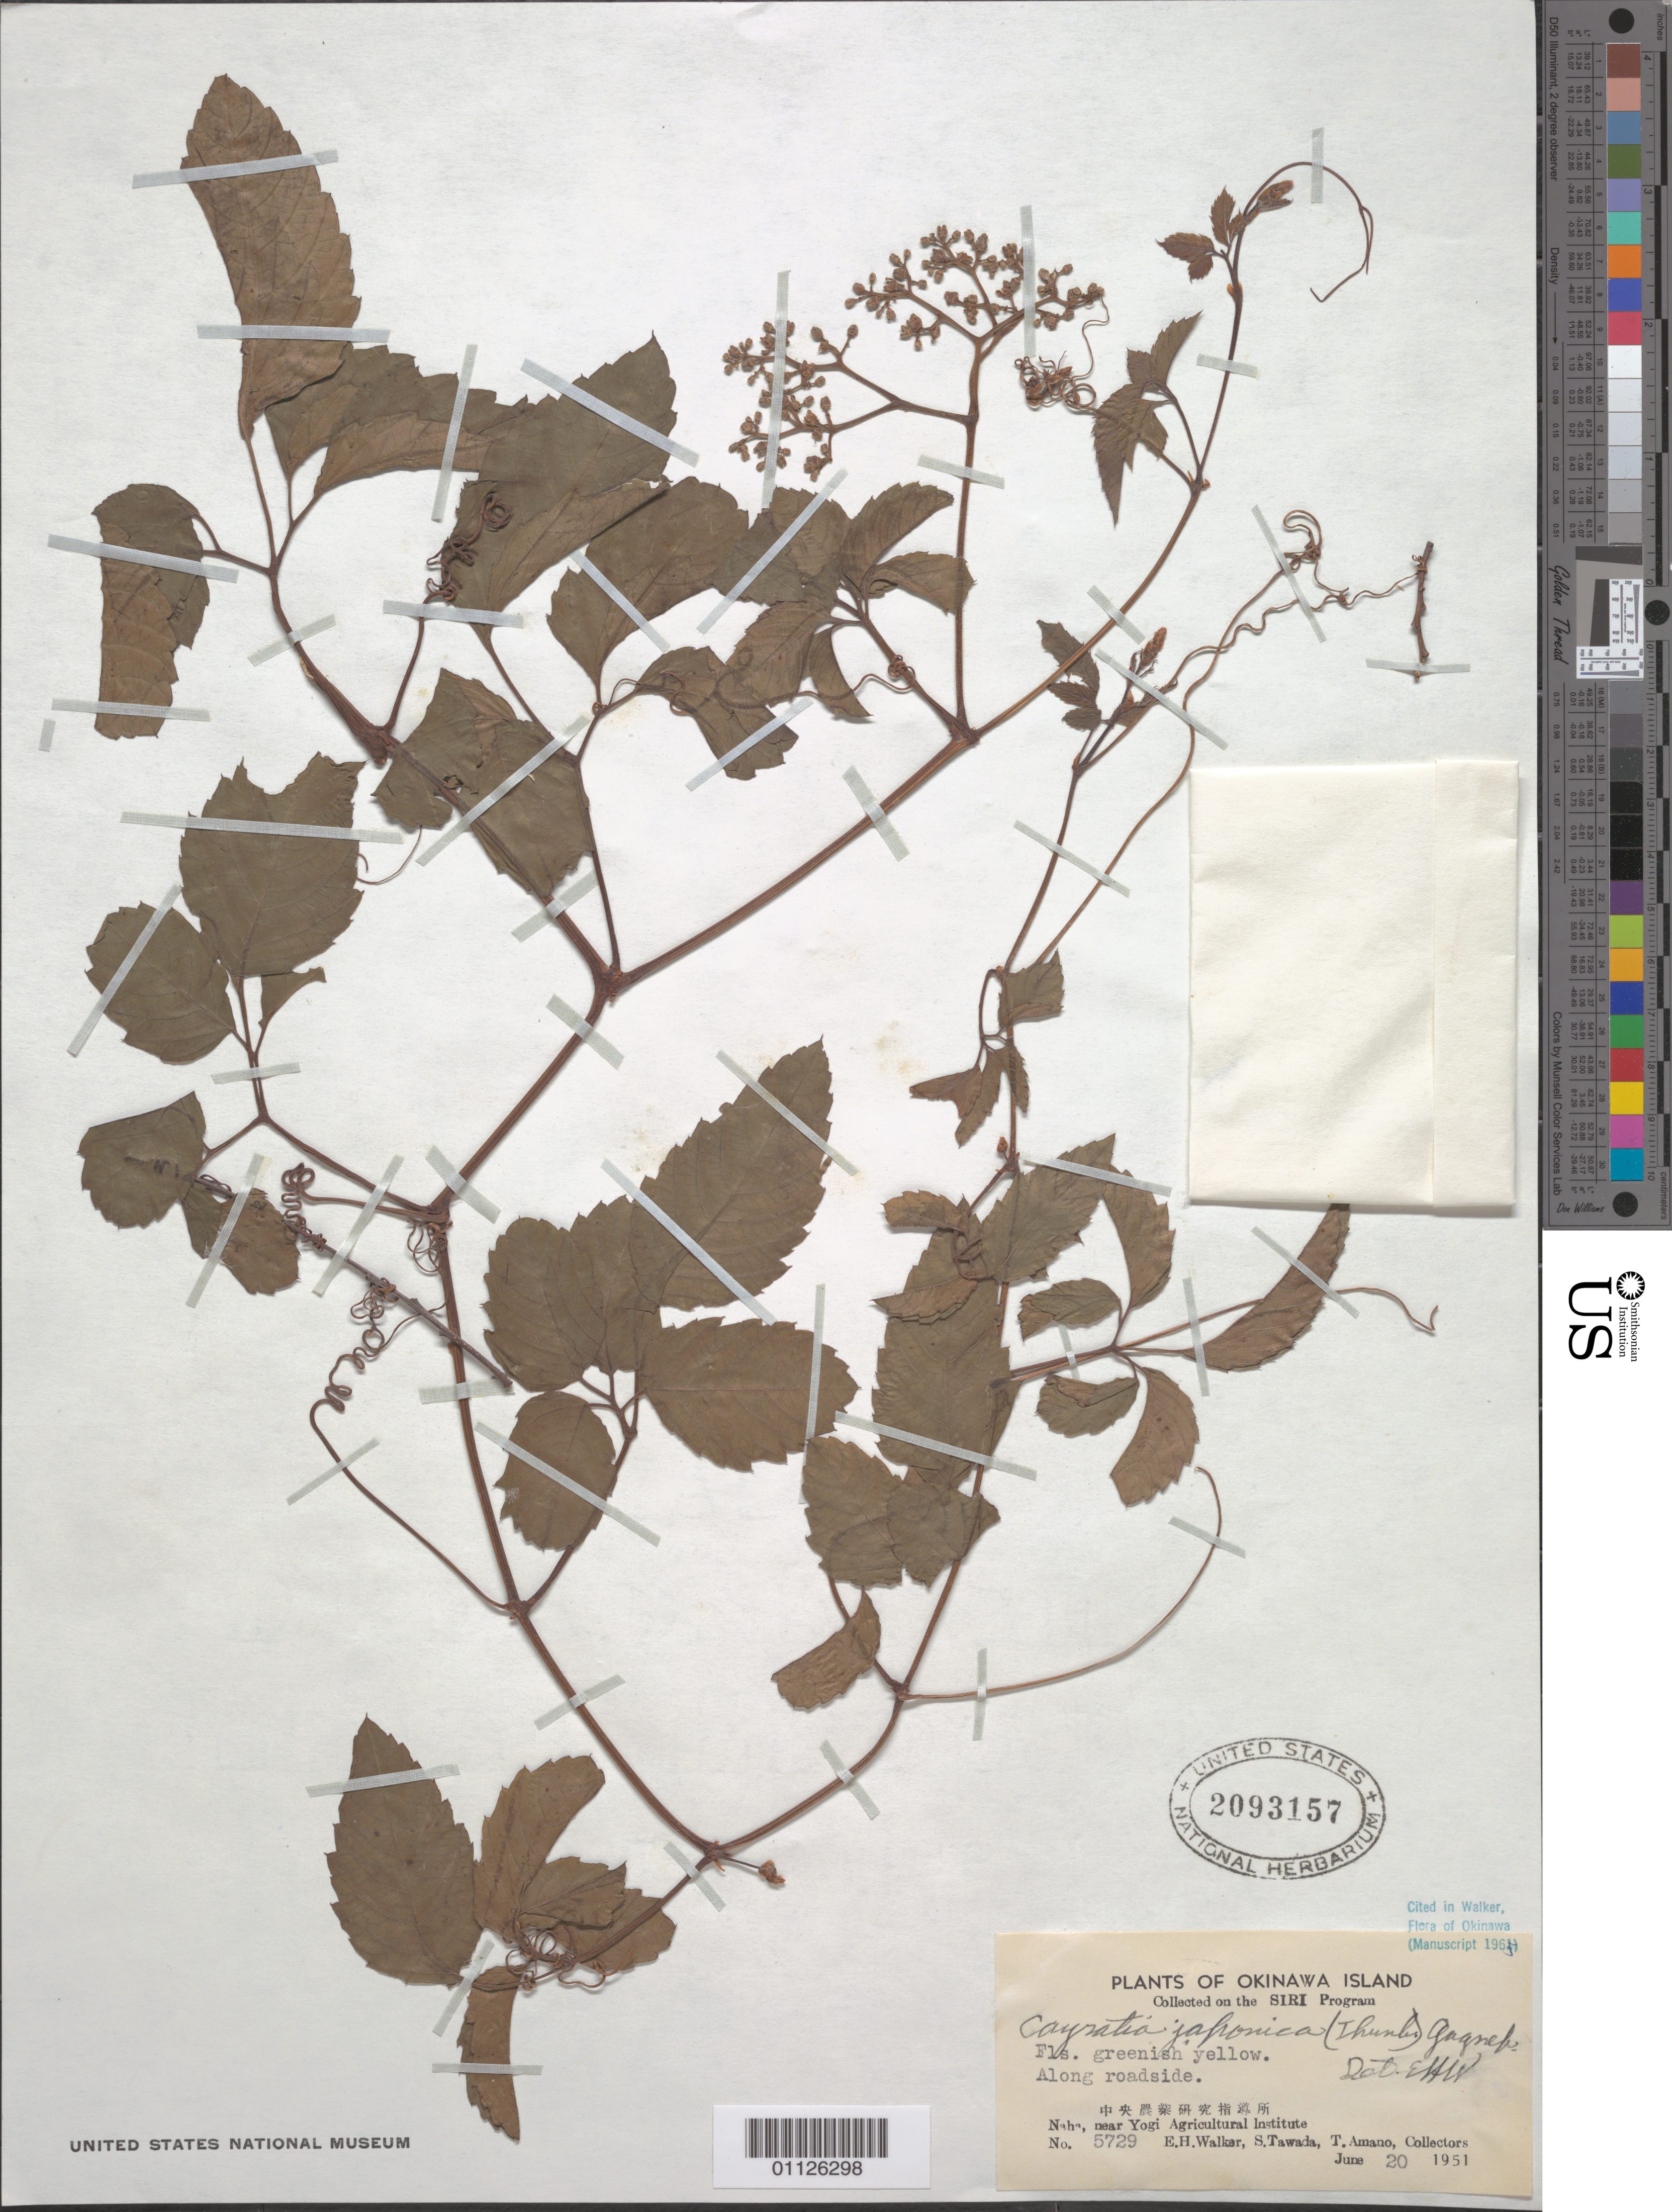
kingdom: Plantae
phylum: Tracheophyta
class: Magnoliopsida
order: Vitales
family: Vitaceae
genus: Causonis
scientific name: Causonis japonica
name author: (Thunb.) Raf.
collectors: E. H. Walker, S. Tawada & T. Amano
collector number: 5729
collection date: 1951-06-20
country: Japan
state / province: Okinawa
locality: Naha, near Yogi Agricultural Institute.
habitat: Along roadside.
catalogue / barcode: US 2093157